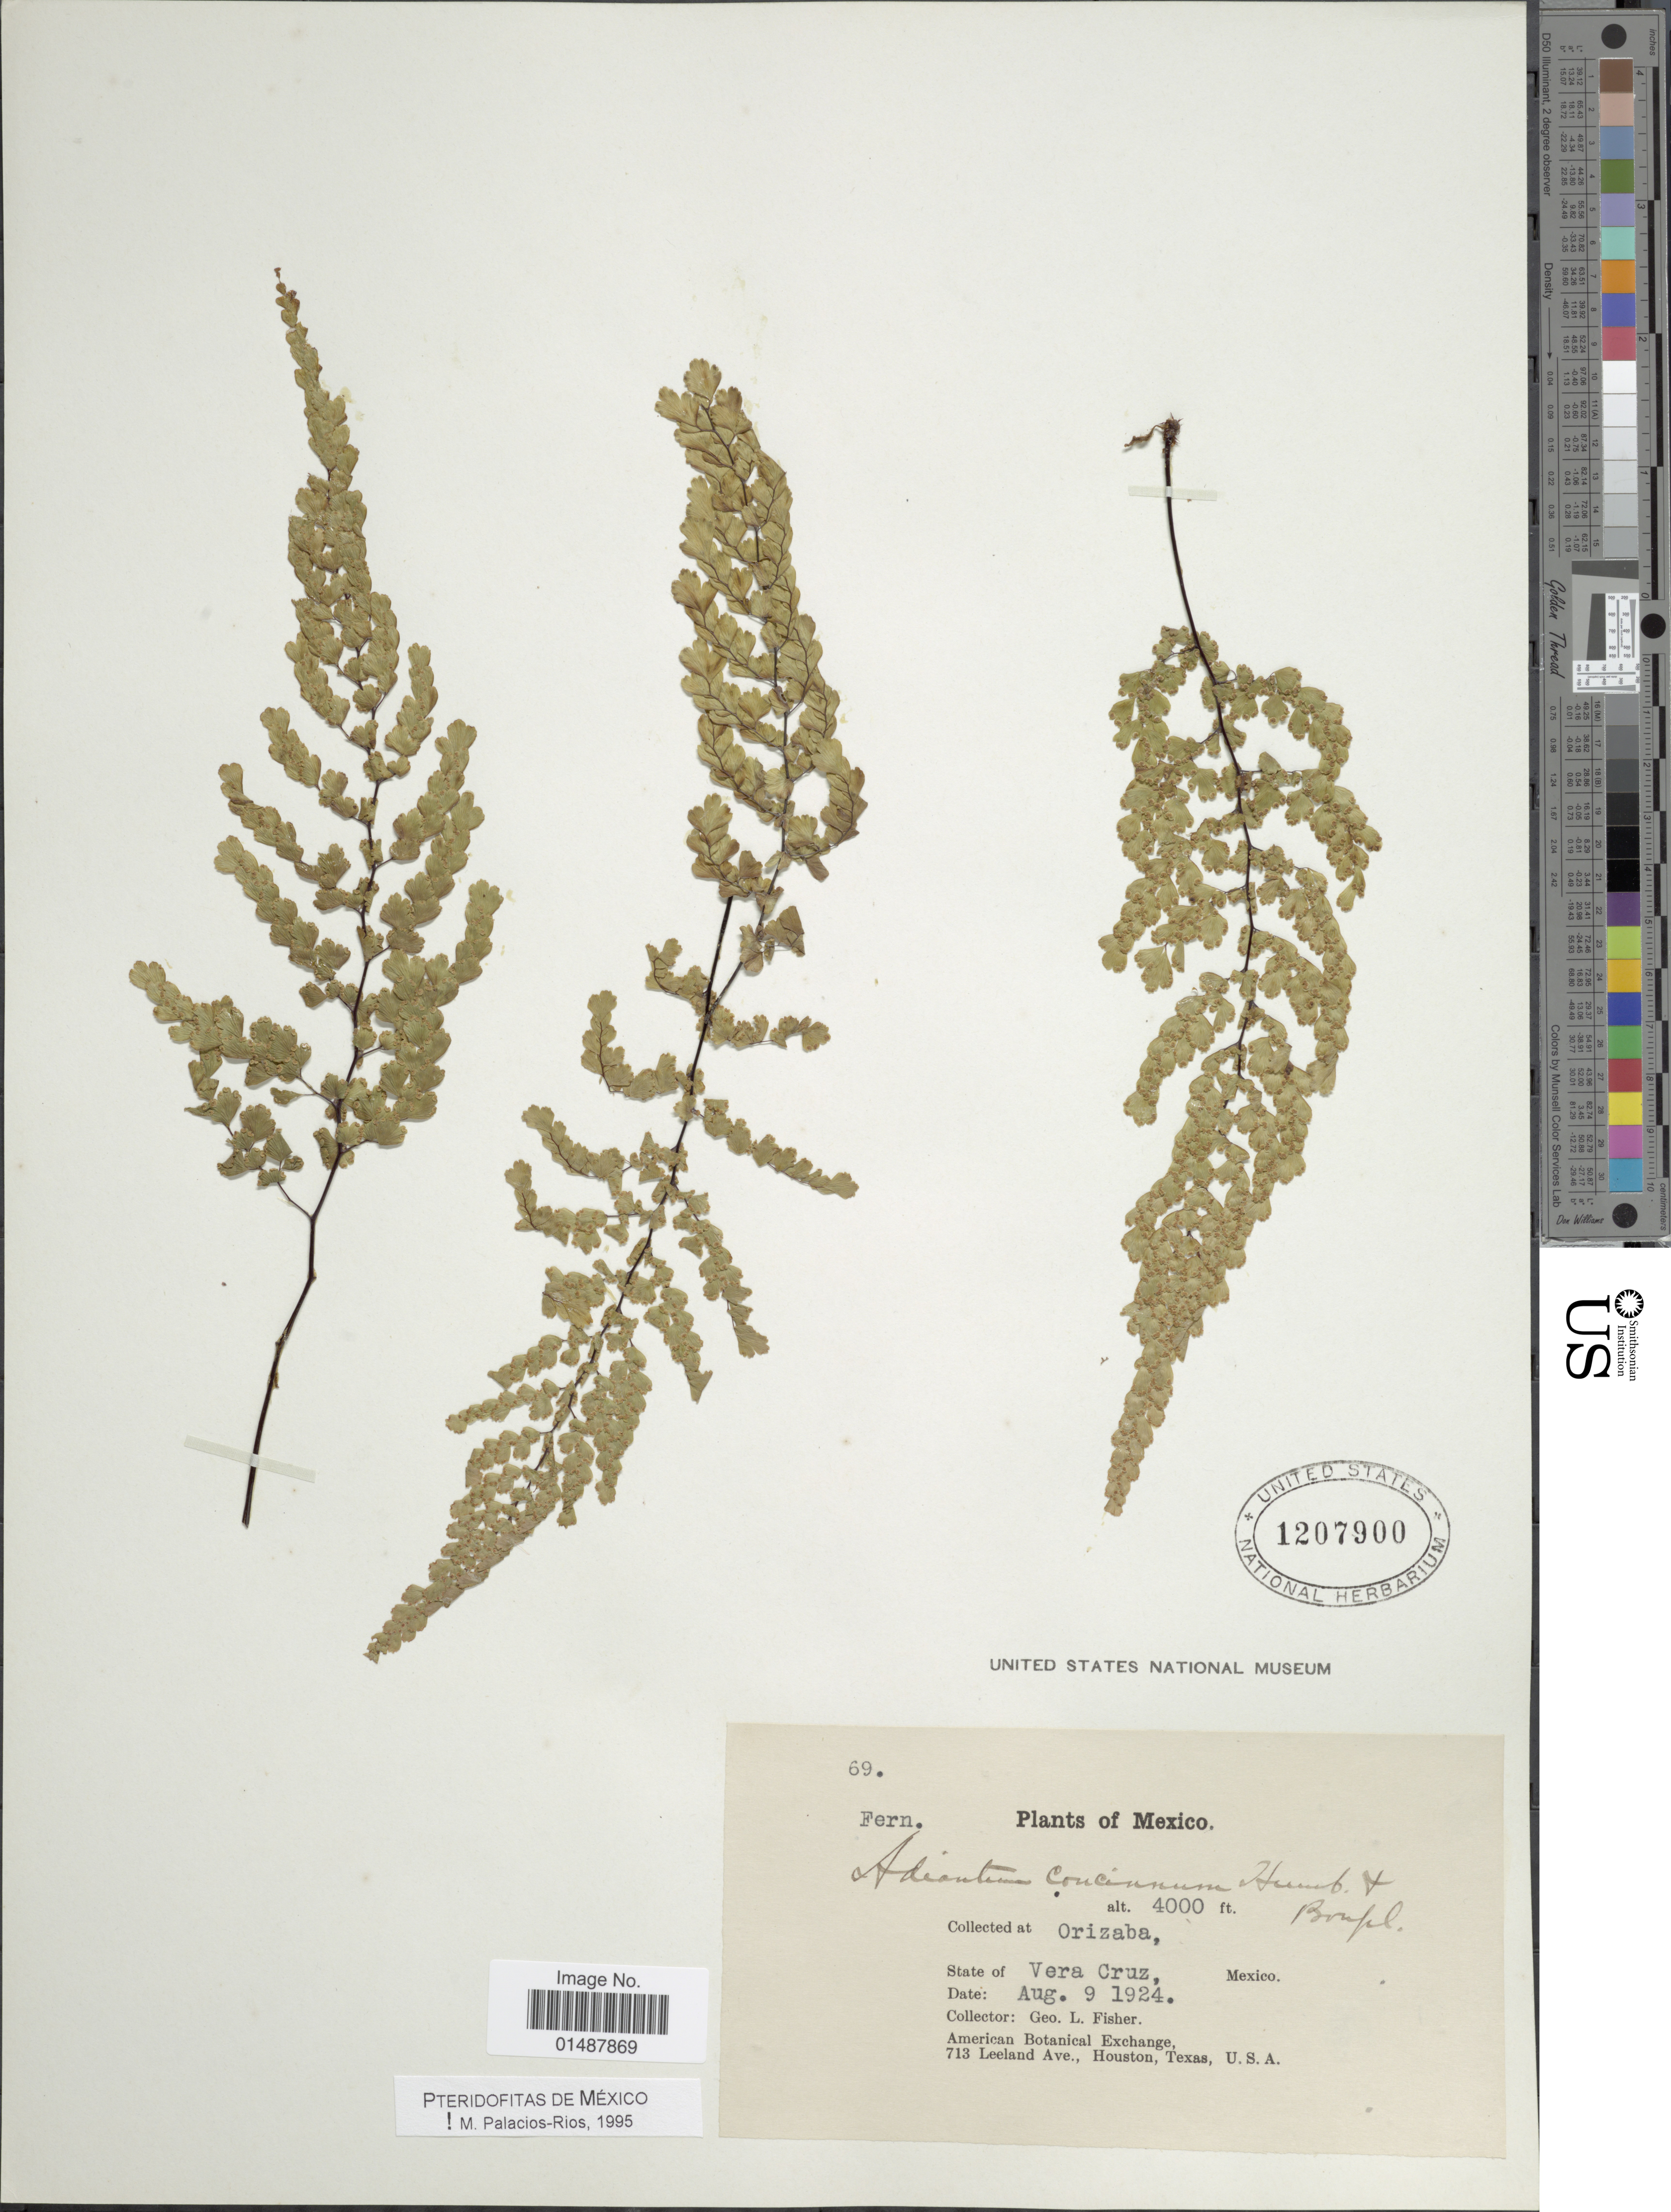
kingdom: Plantae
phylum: Tracheophyta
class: Polypodiopsida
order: Polypodiales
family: Pteridaceae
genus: Adiantum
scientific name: Adiantum concinnum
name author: Humb. & Bonpl. ex Willd.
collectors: G. L. Fisher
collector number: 69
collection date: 1924-08-09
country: Mexico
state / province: Veracruz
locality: Orizaba, State of Vera Cruz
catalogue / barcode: US 1207900